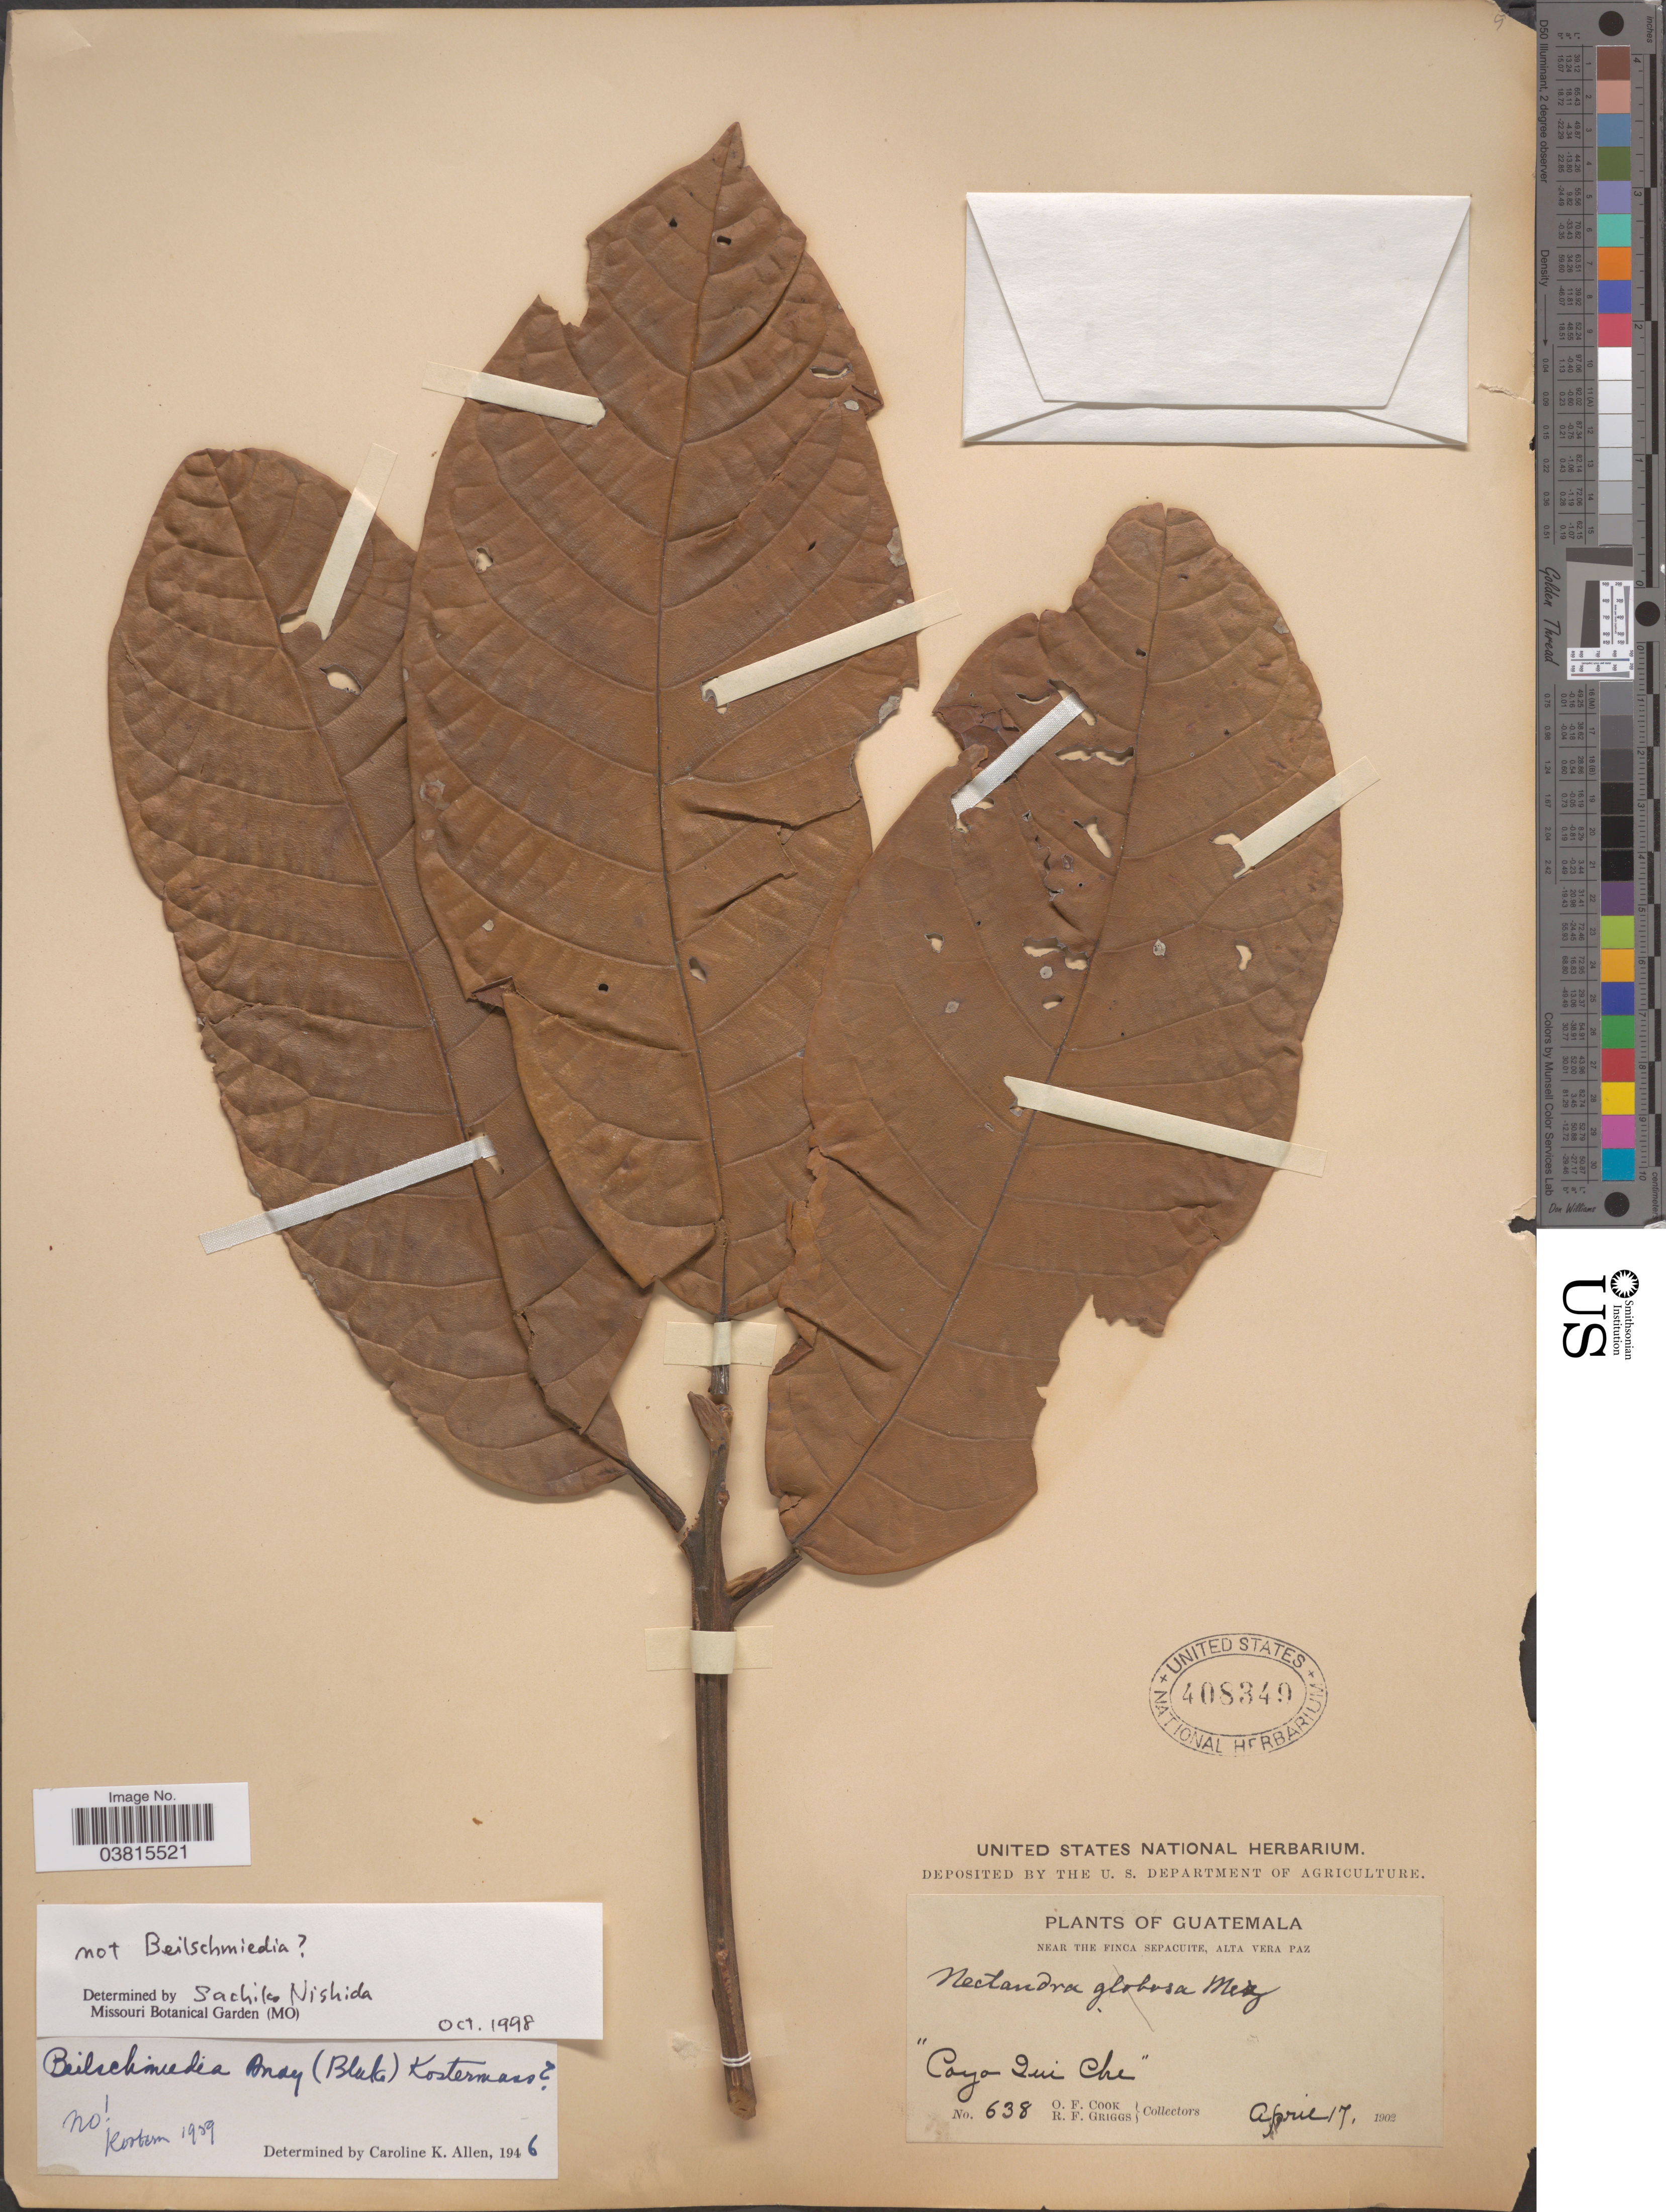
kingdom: Plantae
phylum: Tracheophyta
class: Magnoliopsida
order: Laurales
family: Lauraceae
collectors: O. F. Cook & R. F. Griggs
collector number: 638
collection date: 1902-04-17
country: Guatemala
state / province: Alta Verapaz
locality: Near the Finca Sepacuite.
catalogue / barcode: US 408349